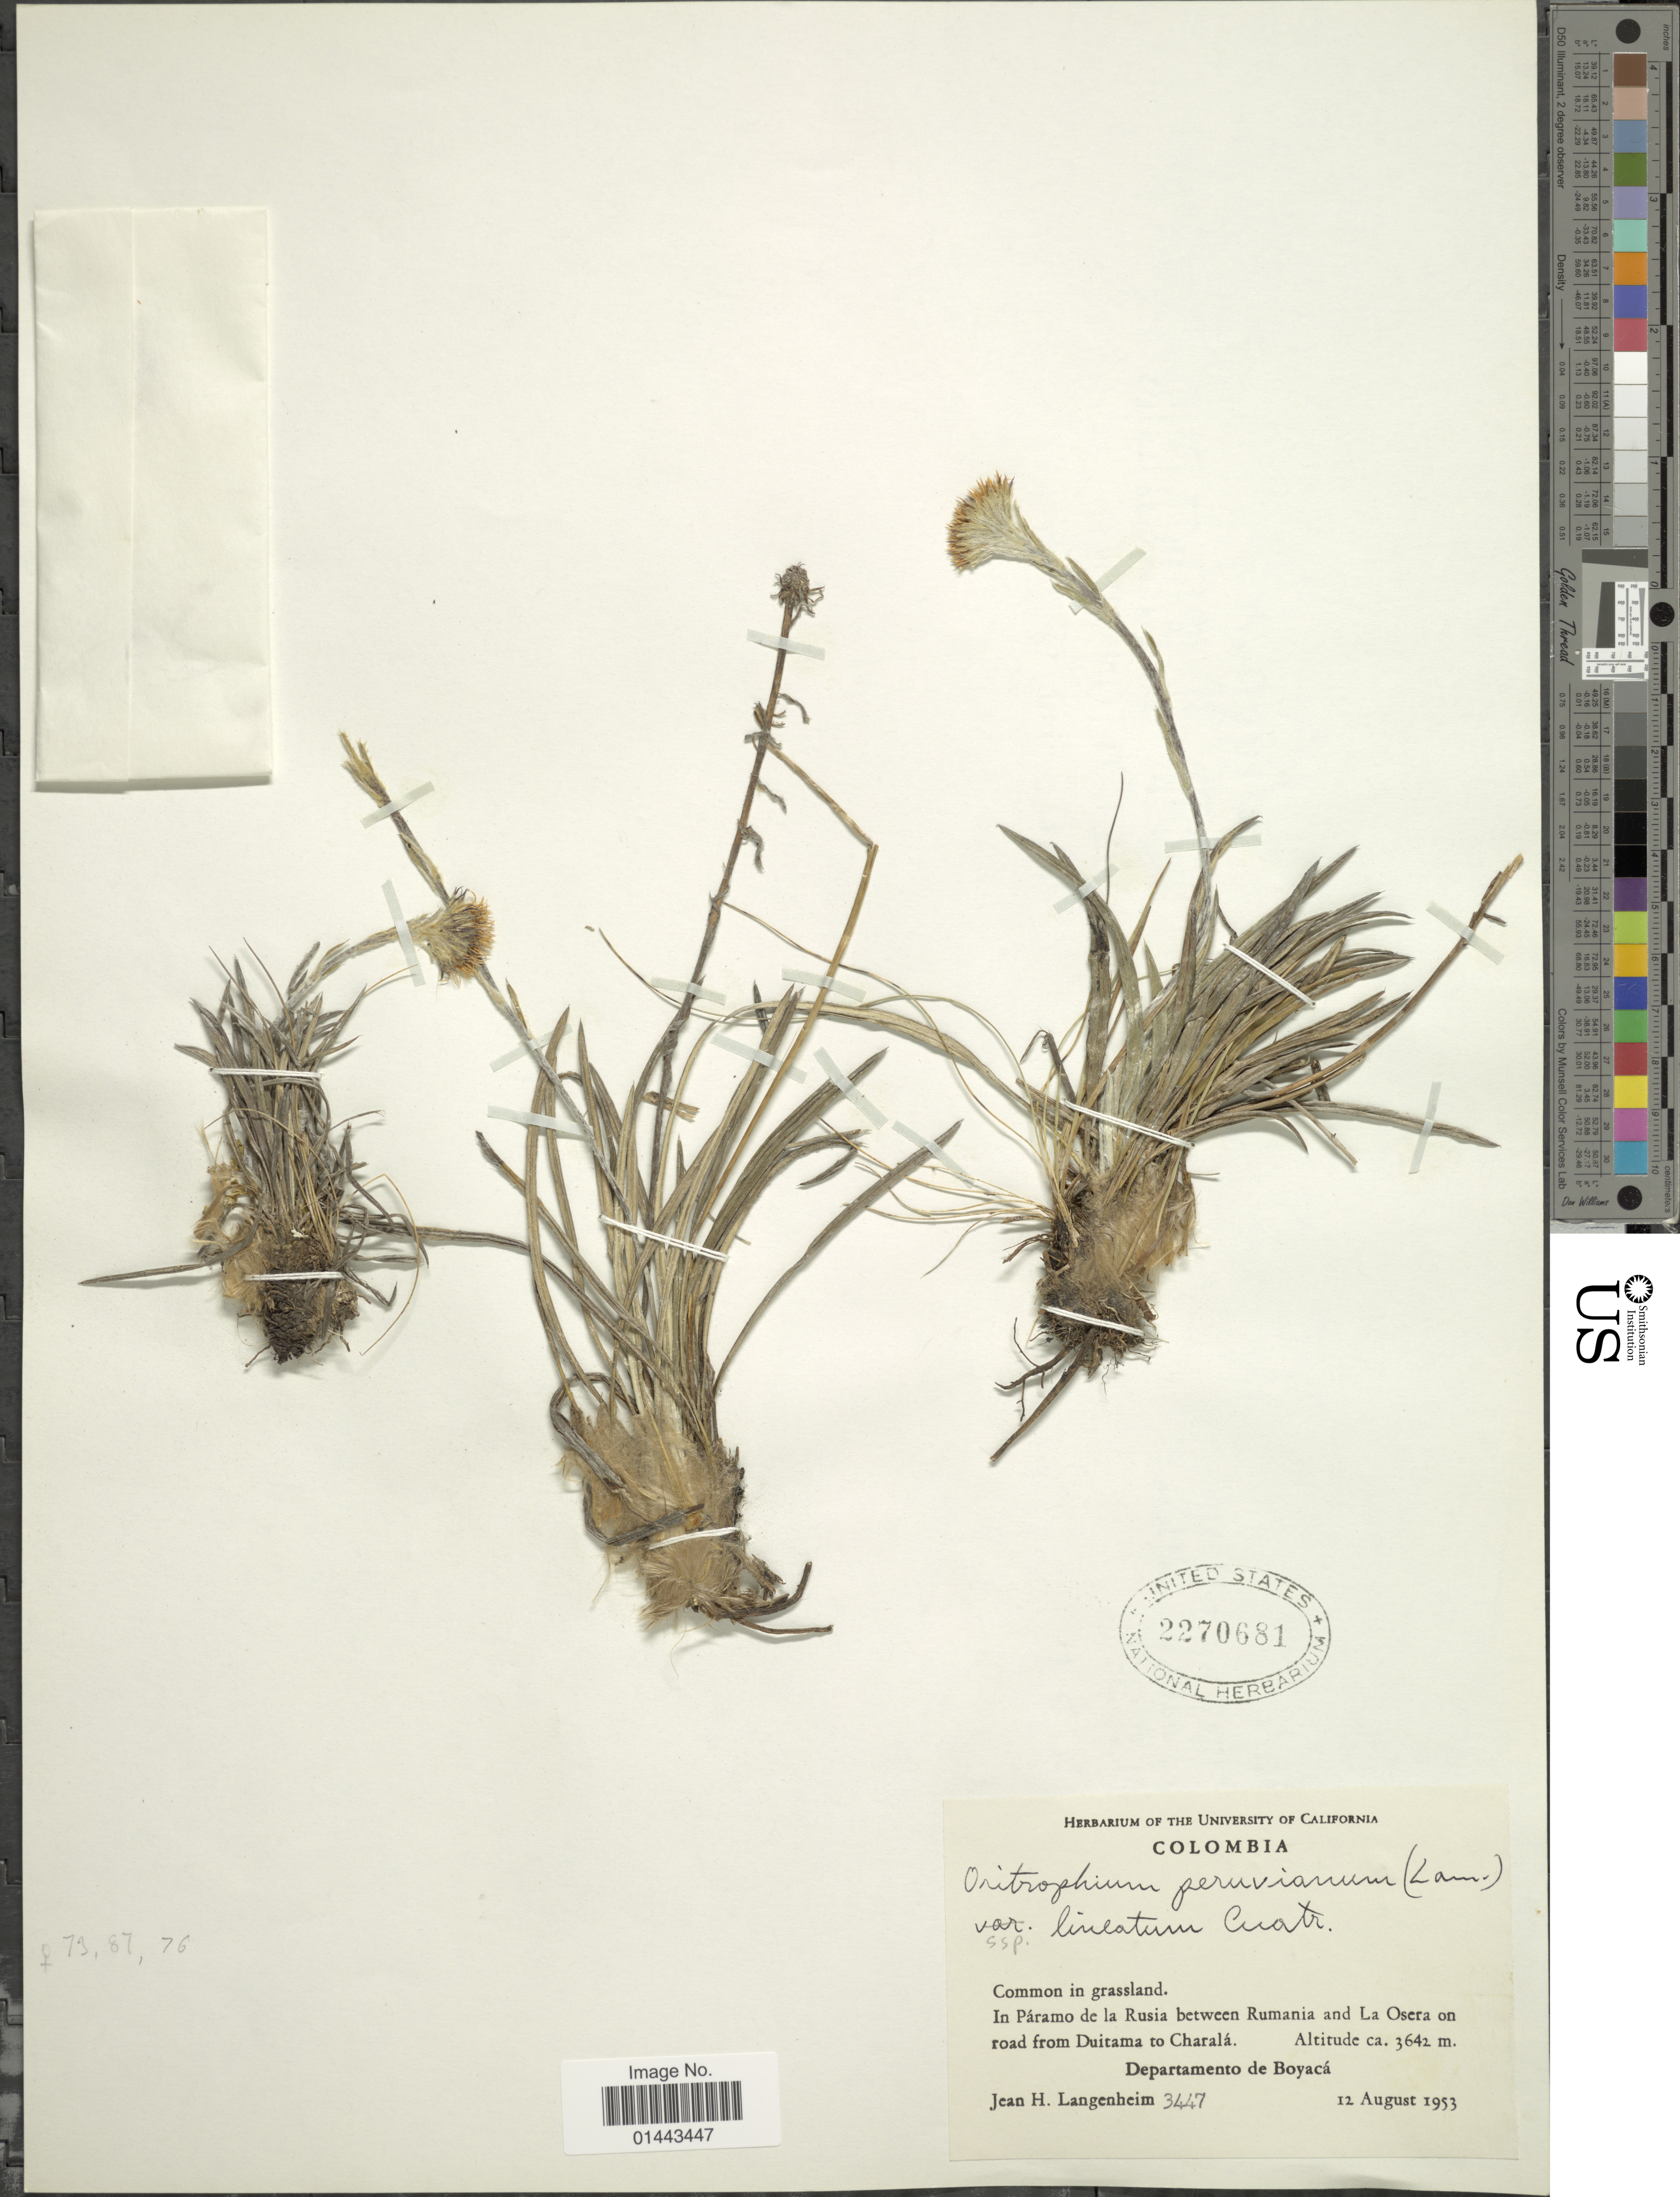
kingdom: Plantae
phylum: Tracheophyta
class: Magnoliopsida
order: Asterales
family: Asteraceae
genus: Oritrophium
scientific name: Oritrophium peruvianum subsp. lineatum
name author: (Cuatrec.) Cuatrec.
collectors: J. H. Langenheim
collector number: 3447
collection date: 1953-08-12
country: Colombia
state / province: Boyacá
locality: In paramo de la Rusia between Rumania and La Osera on road from Duitama to Chatalá.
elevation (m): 3642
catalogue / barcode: US 2270681